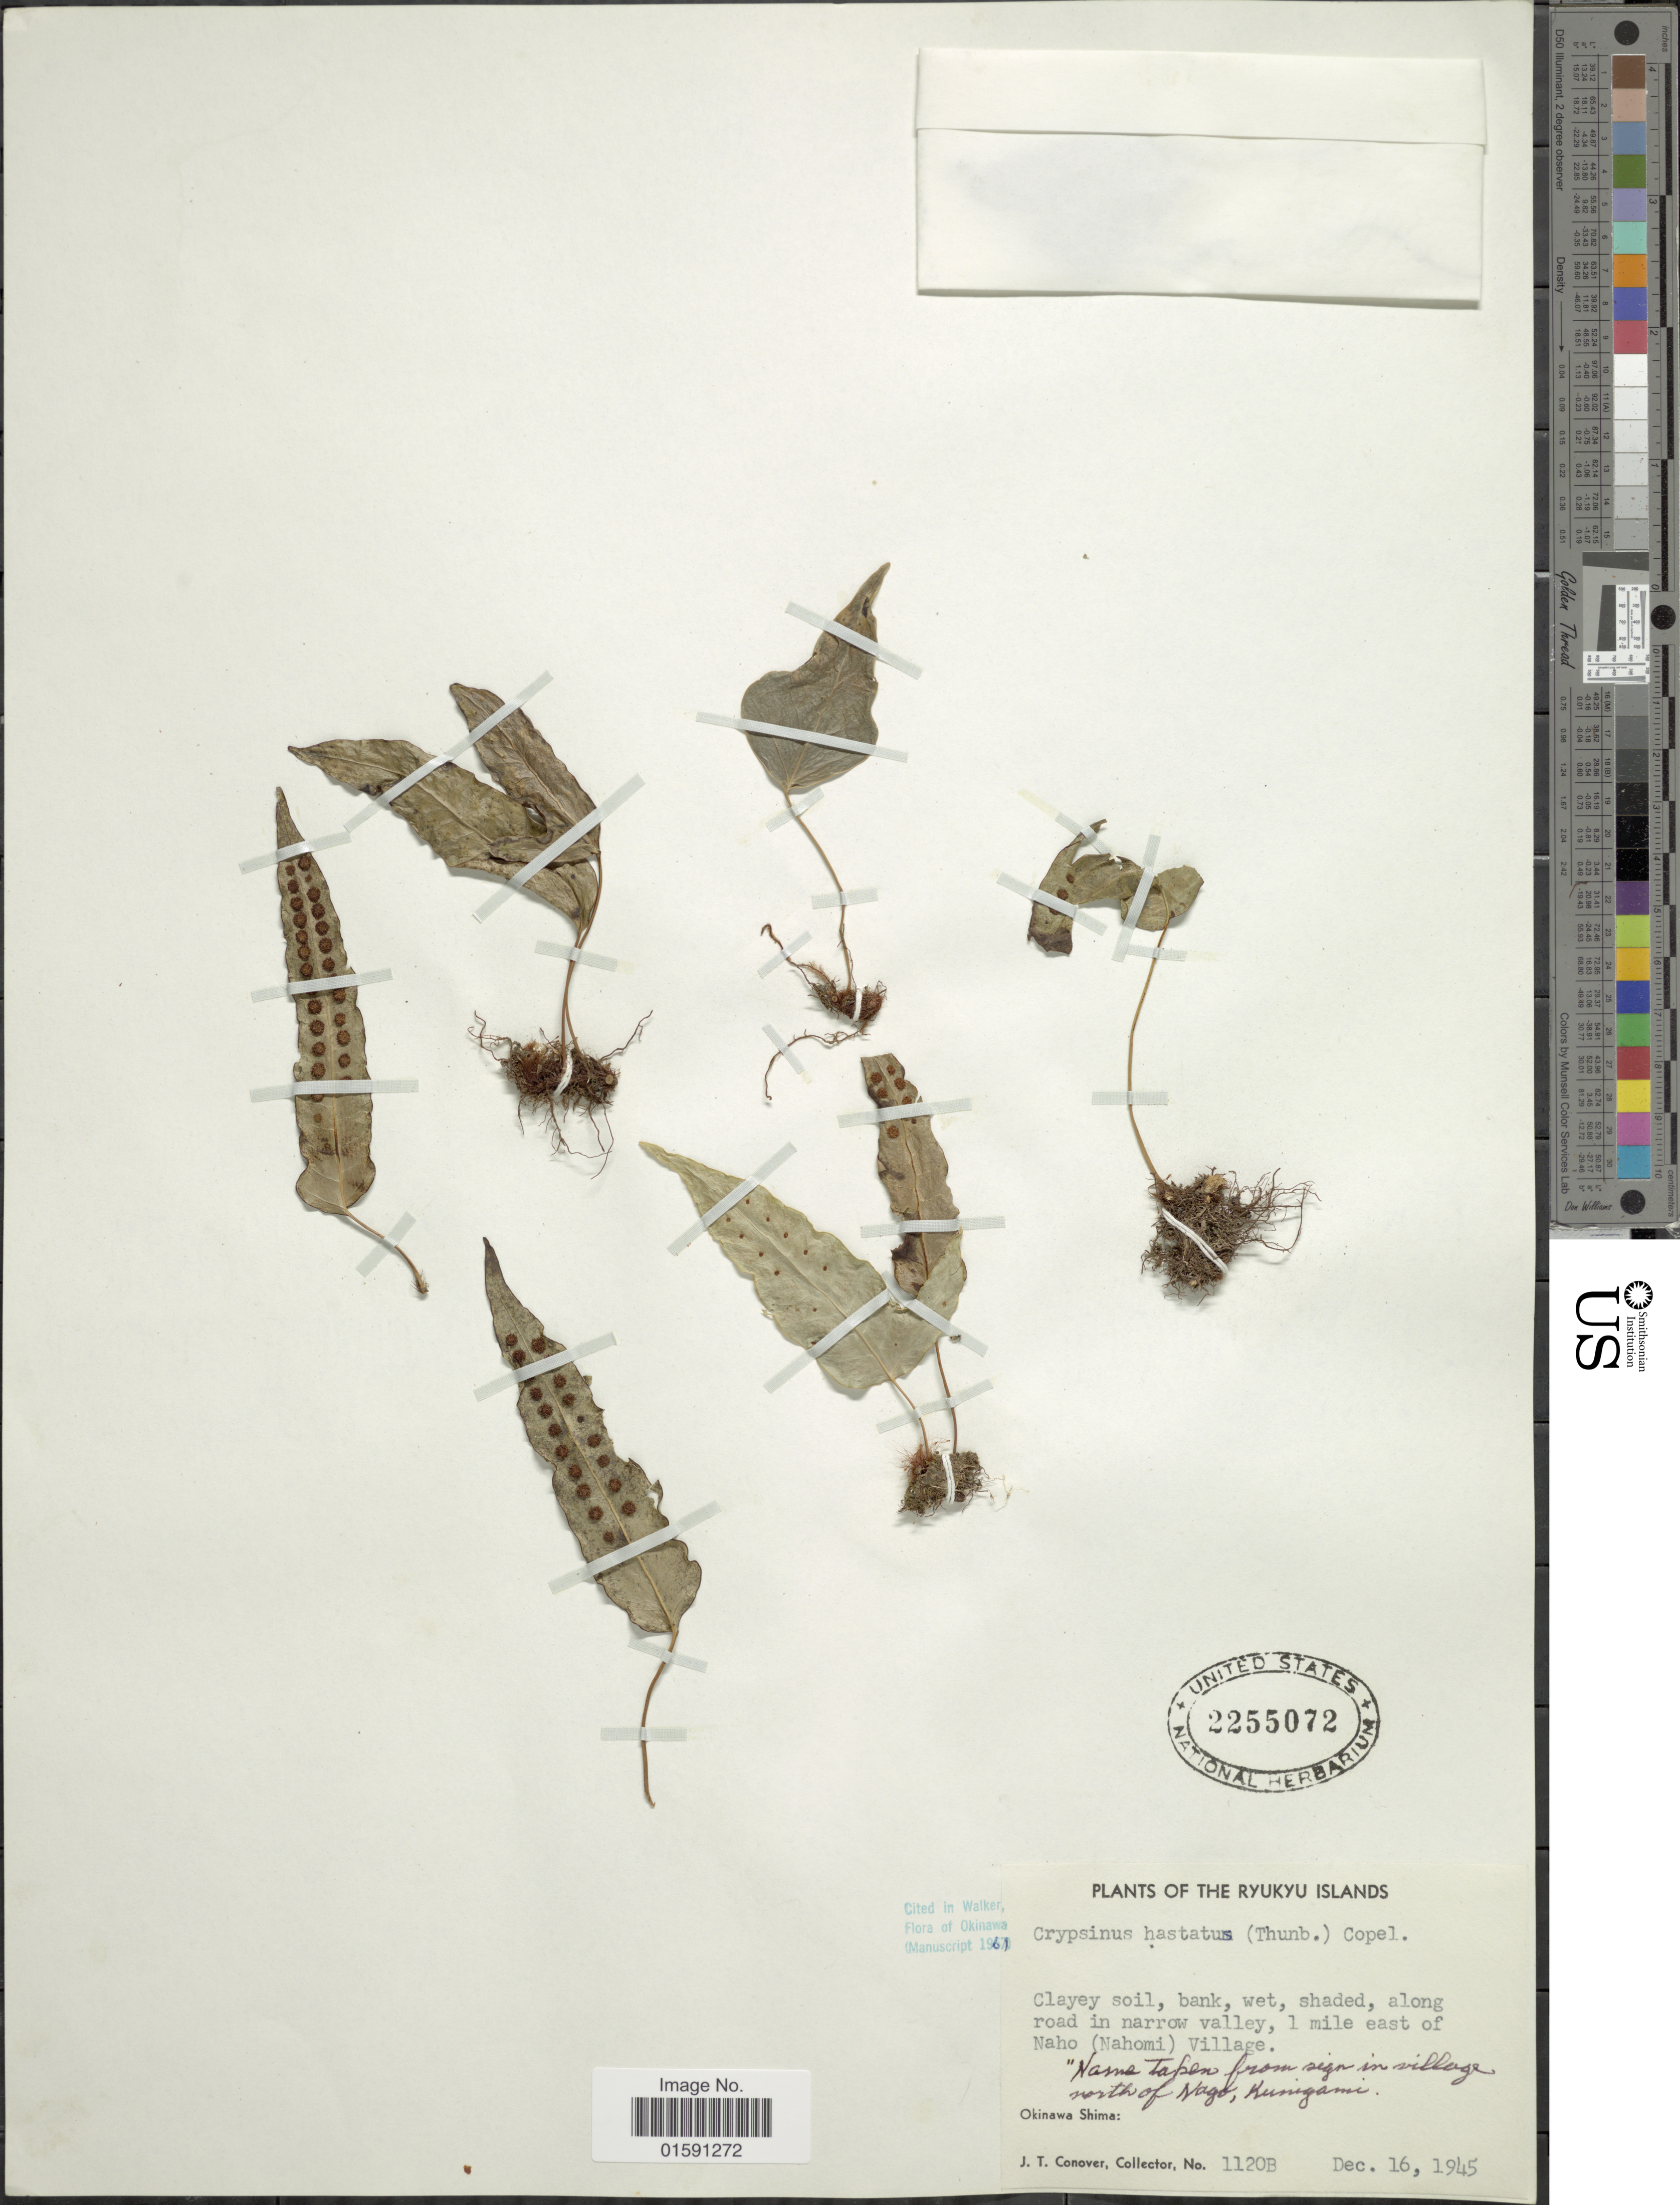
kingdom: Plantae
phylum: Tracheophyta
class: Polypodiopsida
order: Polypodiales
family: Polypodiaceae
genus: Selliguea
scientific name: Selliguea hastata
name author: (Thunb.) Fraser-Jenk.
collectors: J. T. Conover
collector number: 1120B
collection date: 1945-12-16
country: Japan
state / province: Okinawa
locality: Along road in narrow valley, 1 mile east of Naho (Nahomi) village, Okinawa Shima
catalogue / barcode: US 2255072